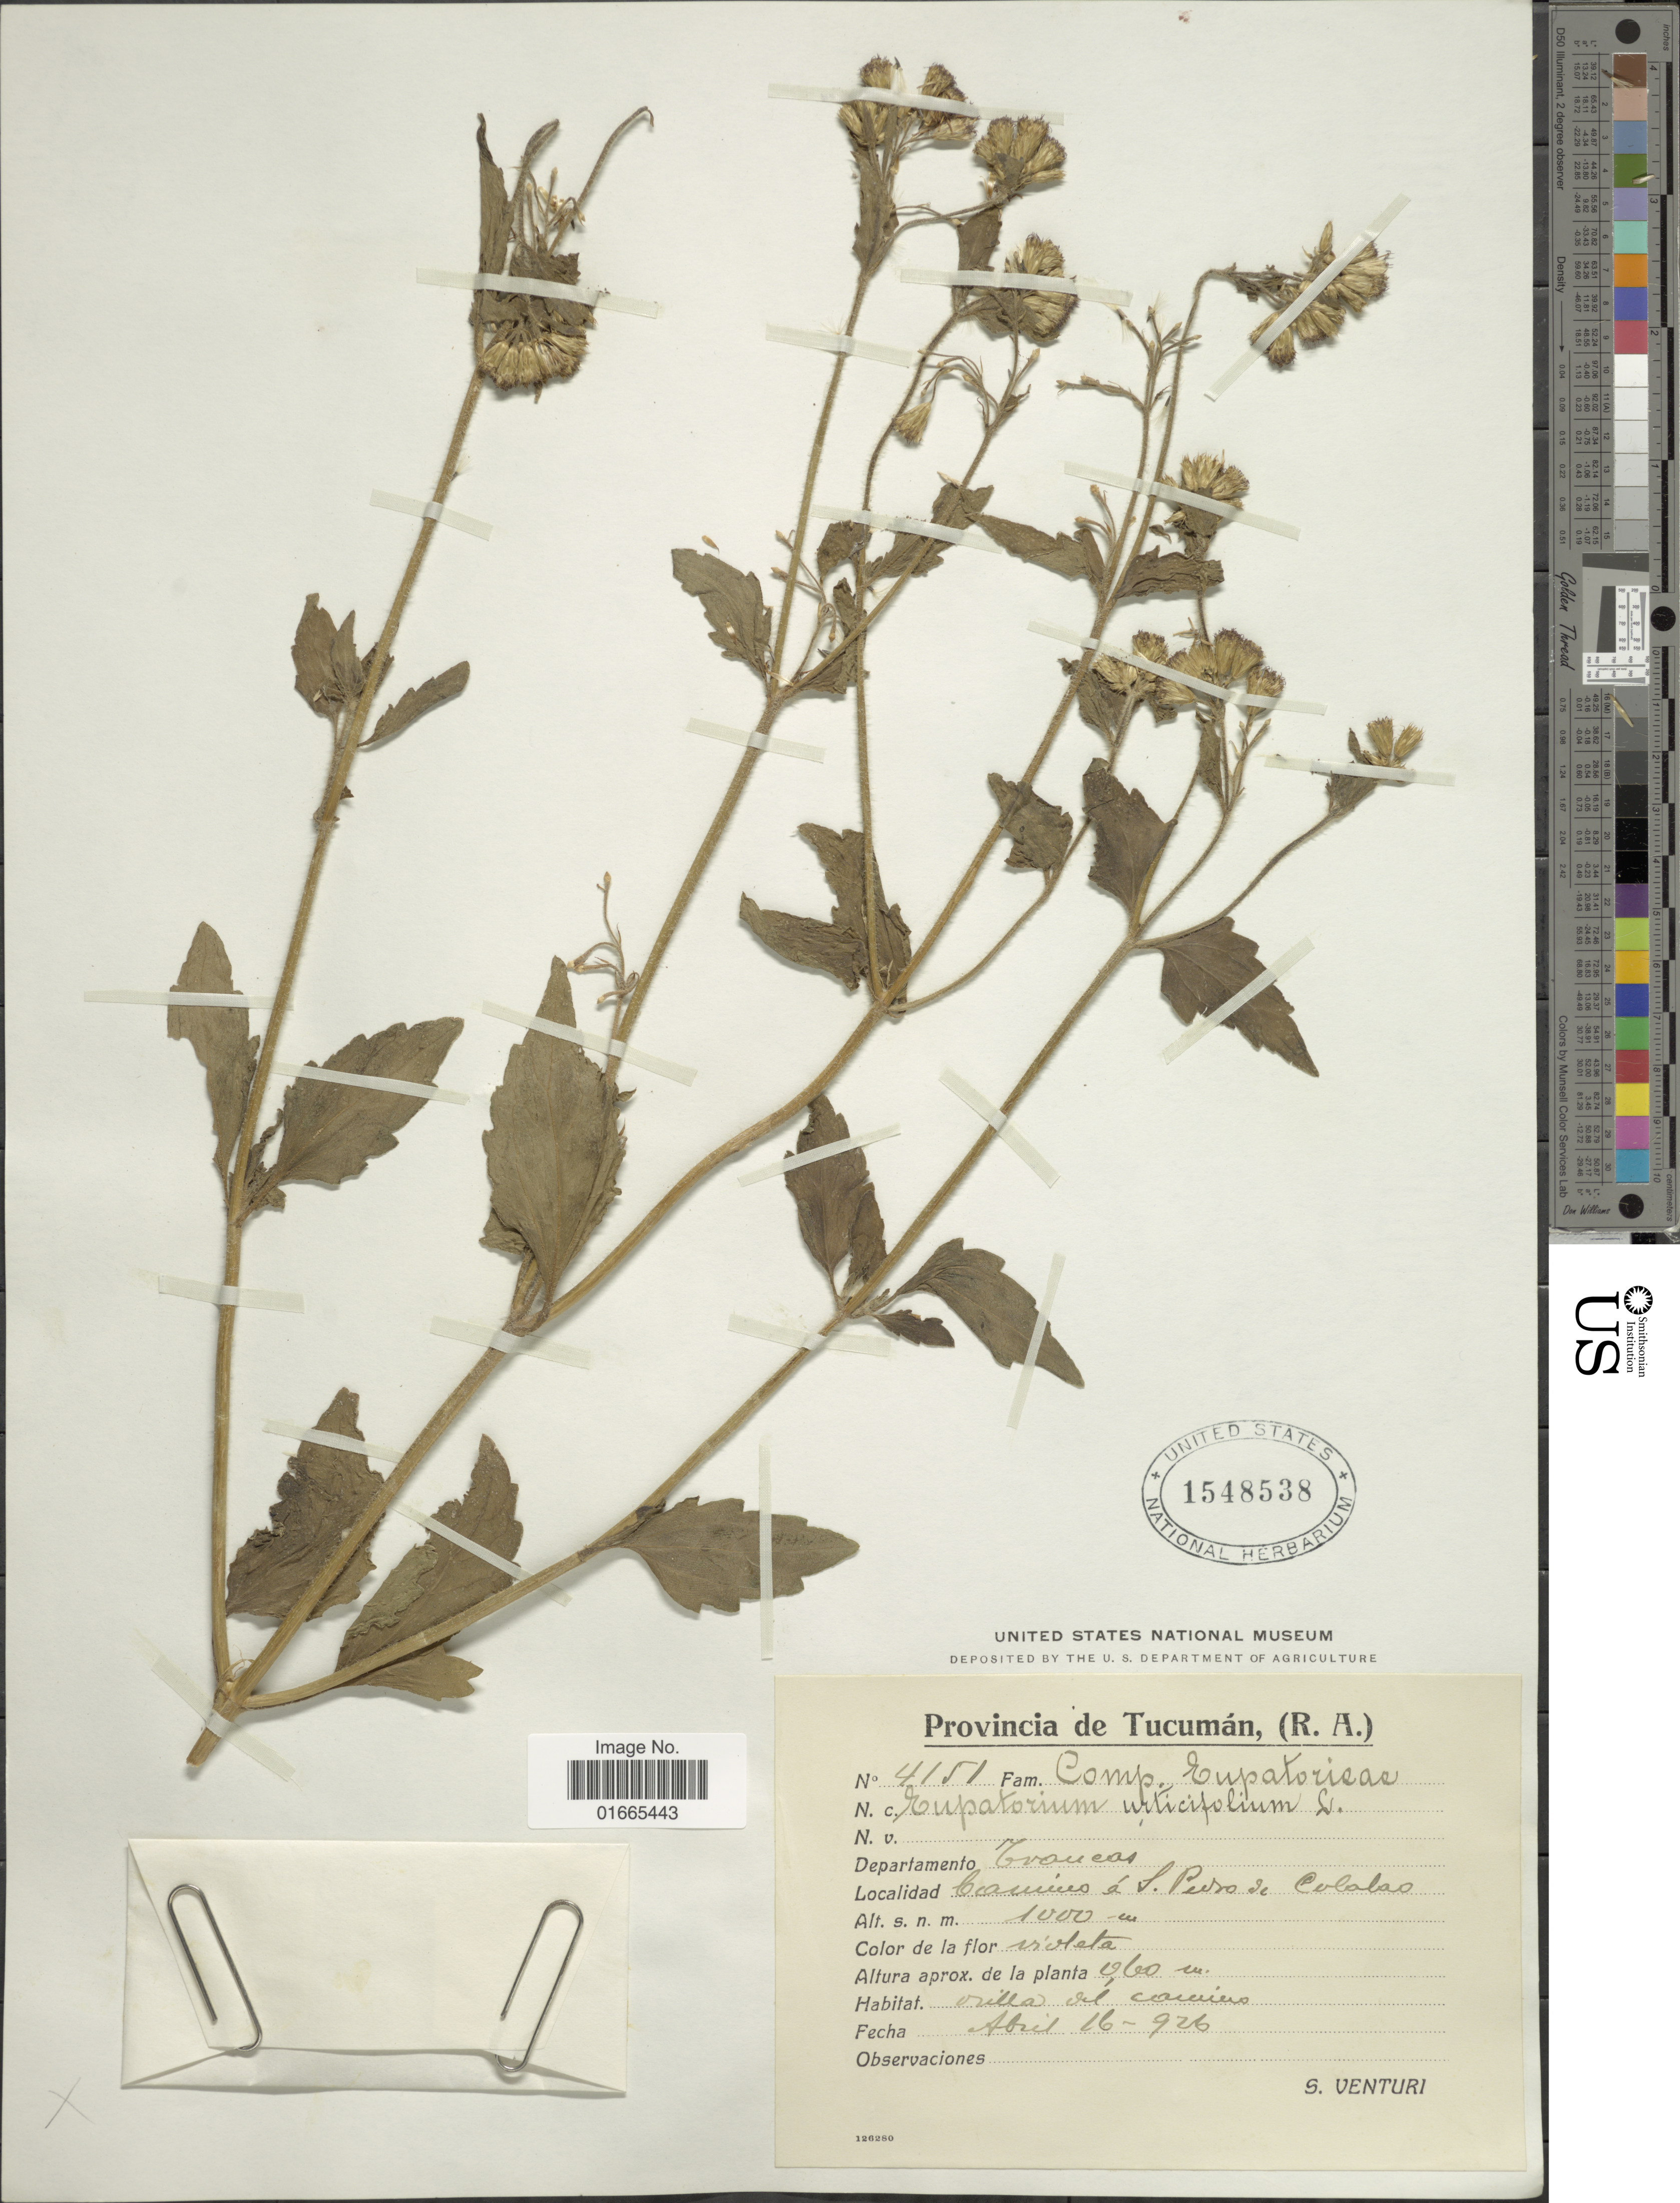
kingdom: Plantae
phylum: Tracheophyta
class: Magnoliopsida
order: Asterales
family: Asteraceae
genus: Praxelis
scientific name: Praxelis clematidea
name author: (Griseb.) R.M. King & H. Rob.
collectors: S. Venturi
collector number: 4151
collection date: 1926-04-16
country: Argentina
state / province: Tucuman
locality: Departamento Granaes, Caminos é S. Pudro de Colaba.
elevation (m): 1000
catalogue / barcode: US 1548538